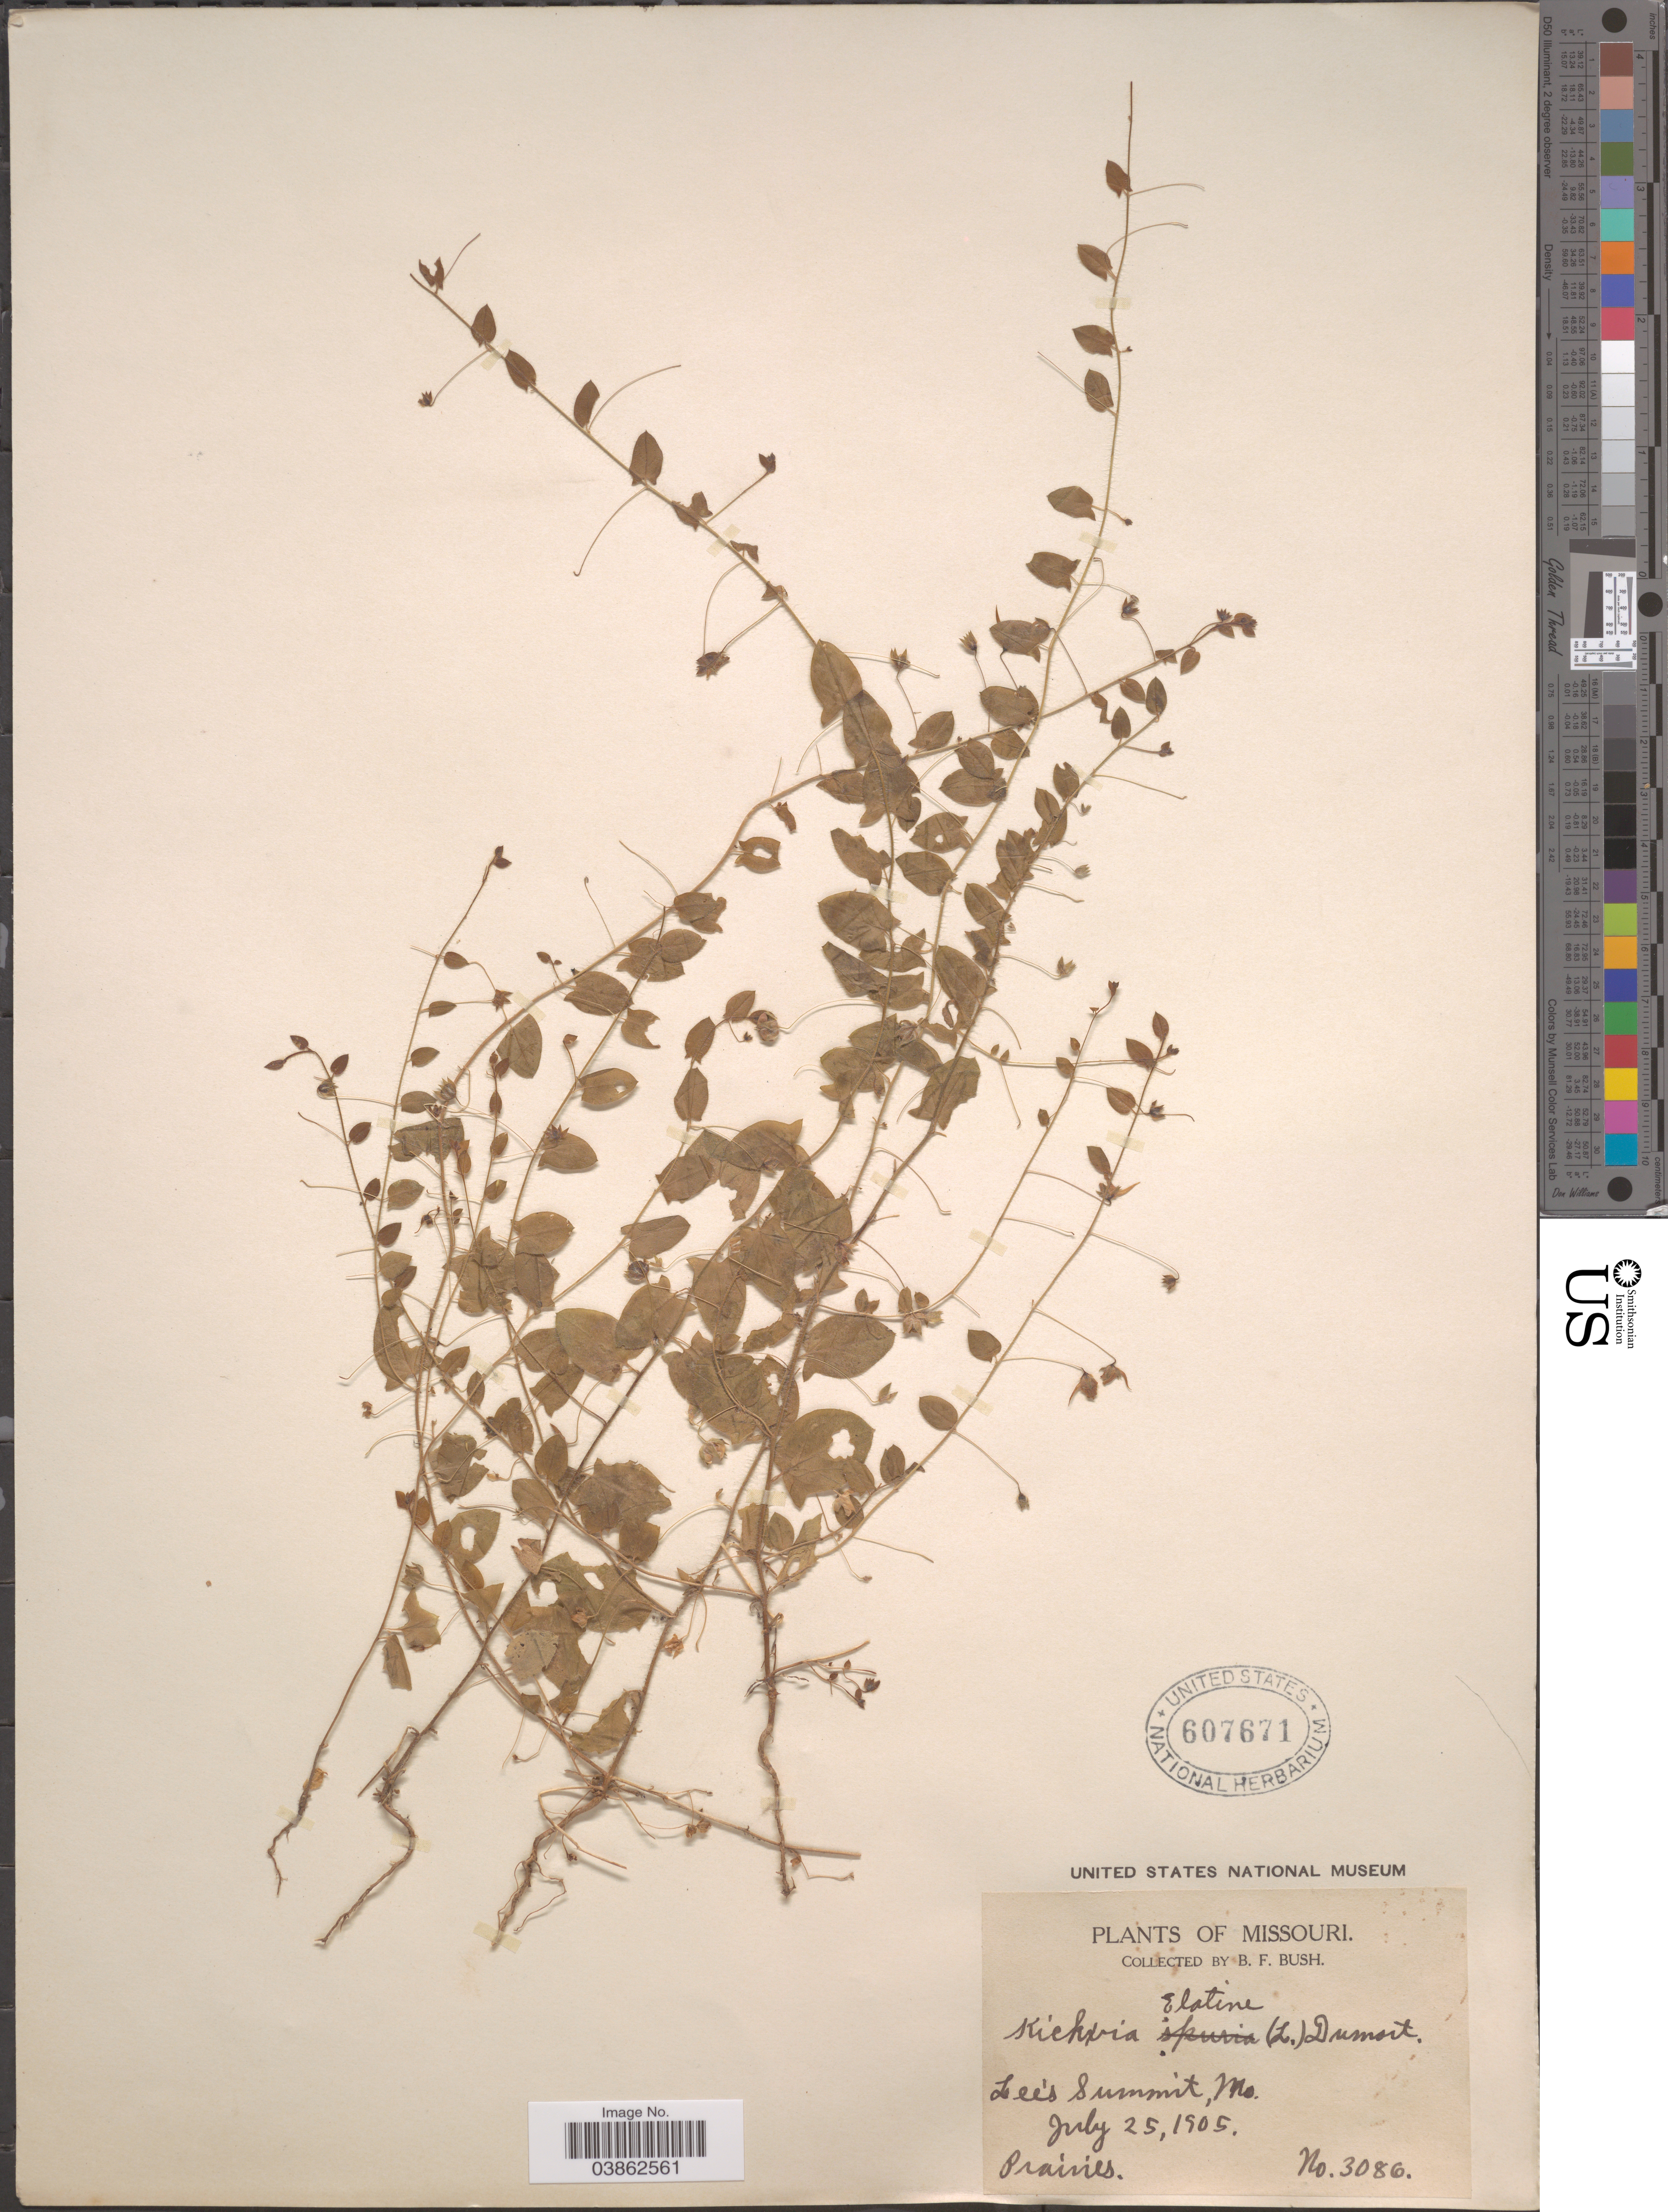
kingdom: Plantae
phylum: Tracheophyta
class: Magnoliopsida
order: Lamiales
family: Plantaginaceae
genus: Kickxia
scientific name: Kickxia elatine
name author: (L.) Dumort.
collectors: B. F. Bush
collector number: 3086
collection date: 1905-07-25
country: United States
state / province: Missouri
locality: Lee's Summit.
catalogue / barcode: US 607671